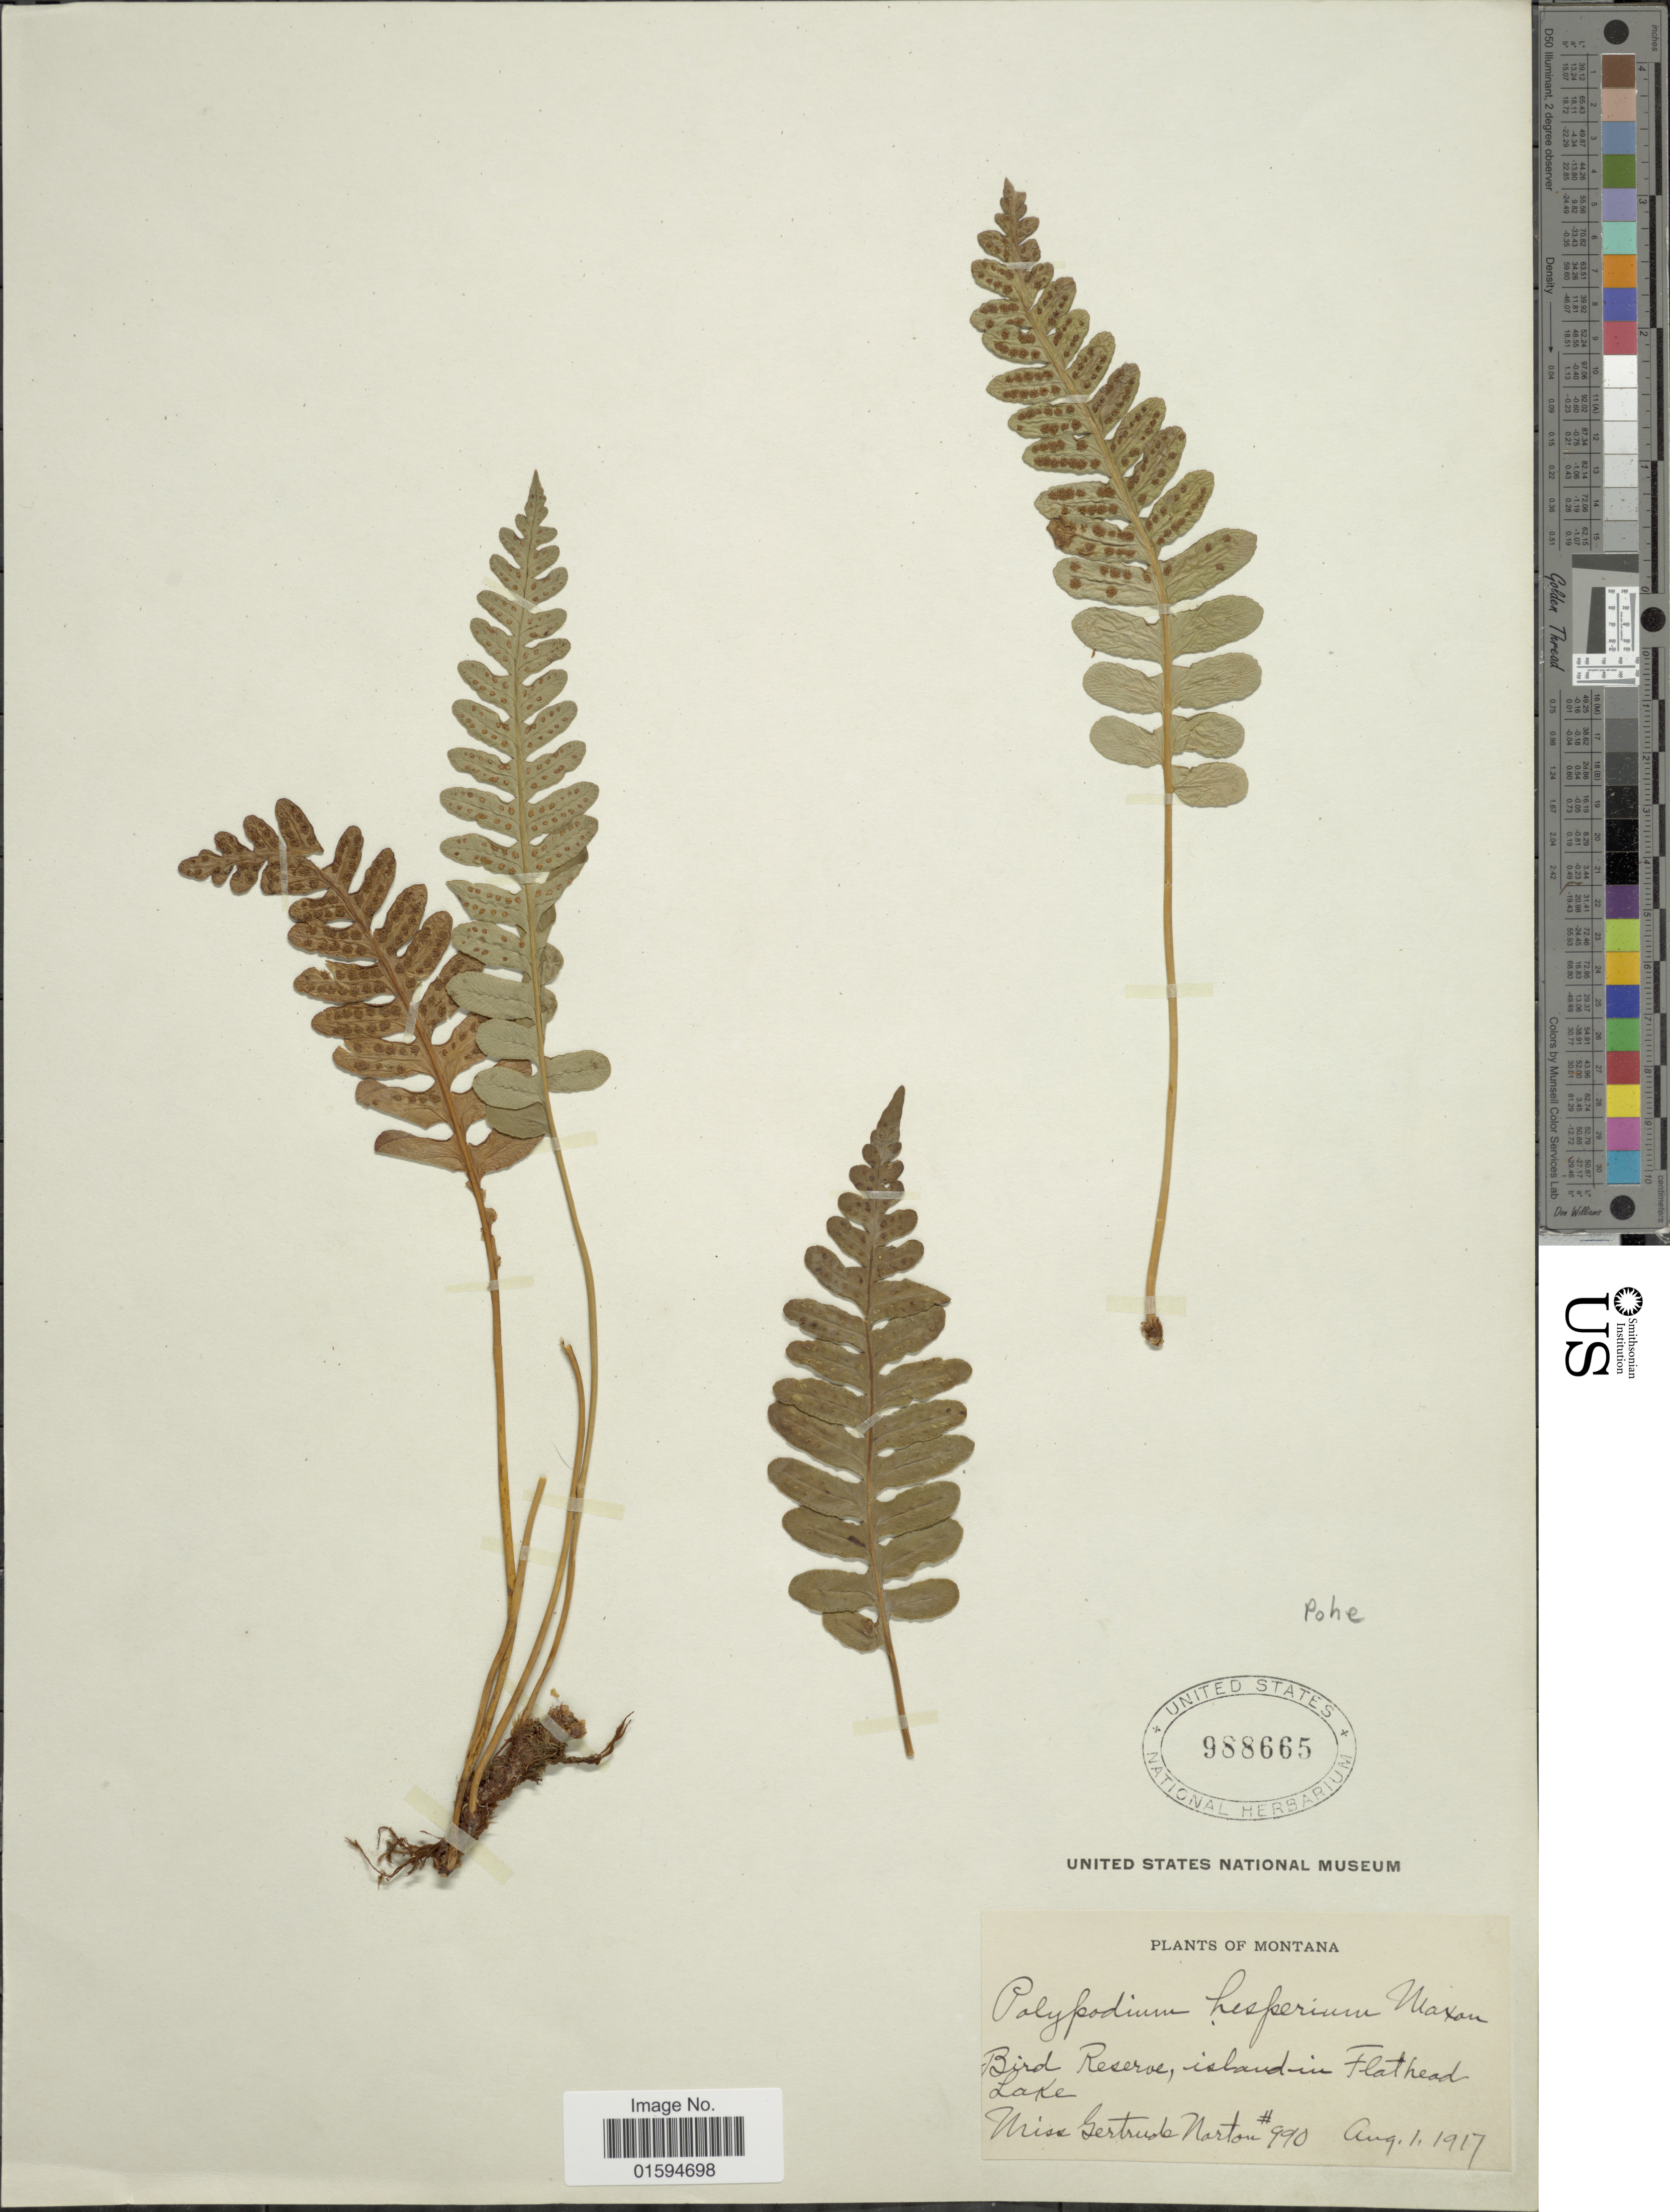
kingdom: Plantae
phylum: Tracheophyta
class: Polypodiopsida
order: Polypodiales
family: Polypodiaceae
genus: Polypodium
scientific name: Polypodium hesperium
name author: Maxon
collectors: G. Norton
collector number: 990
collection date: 1917-08-01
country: United States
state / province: Montana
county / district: Lake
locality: Birds Reserve, island Flathead Lake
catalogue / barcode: US 988665